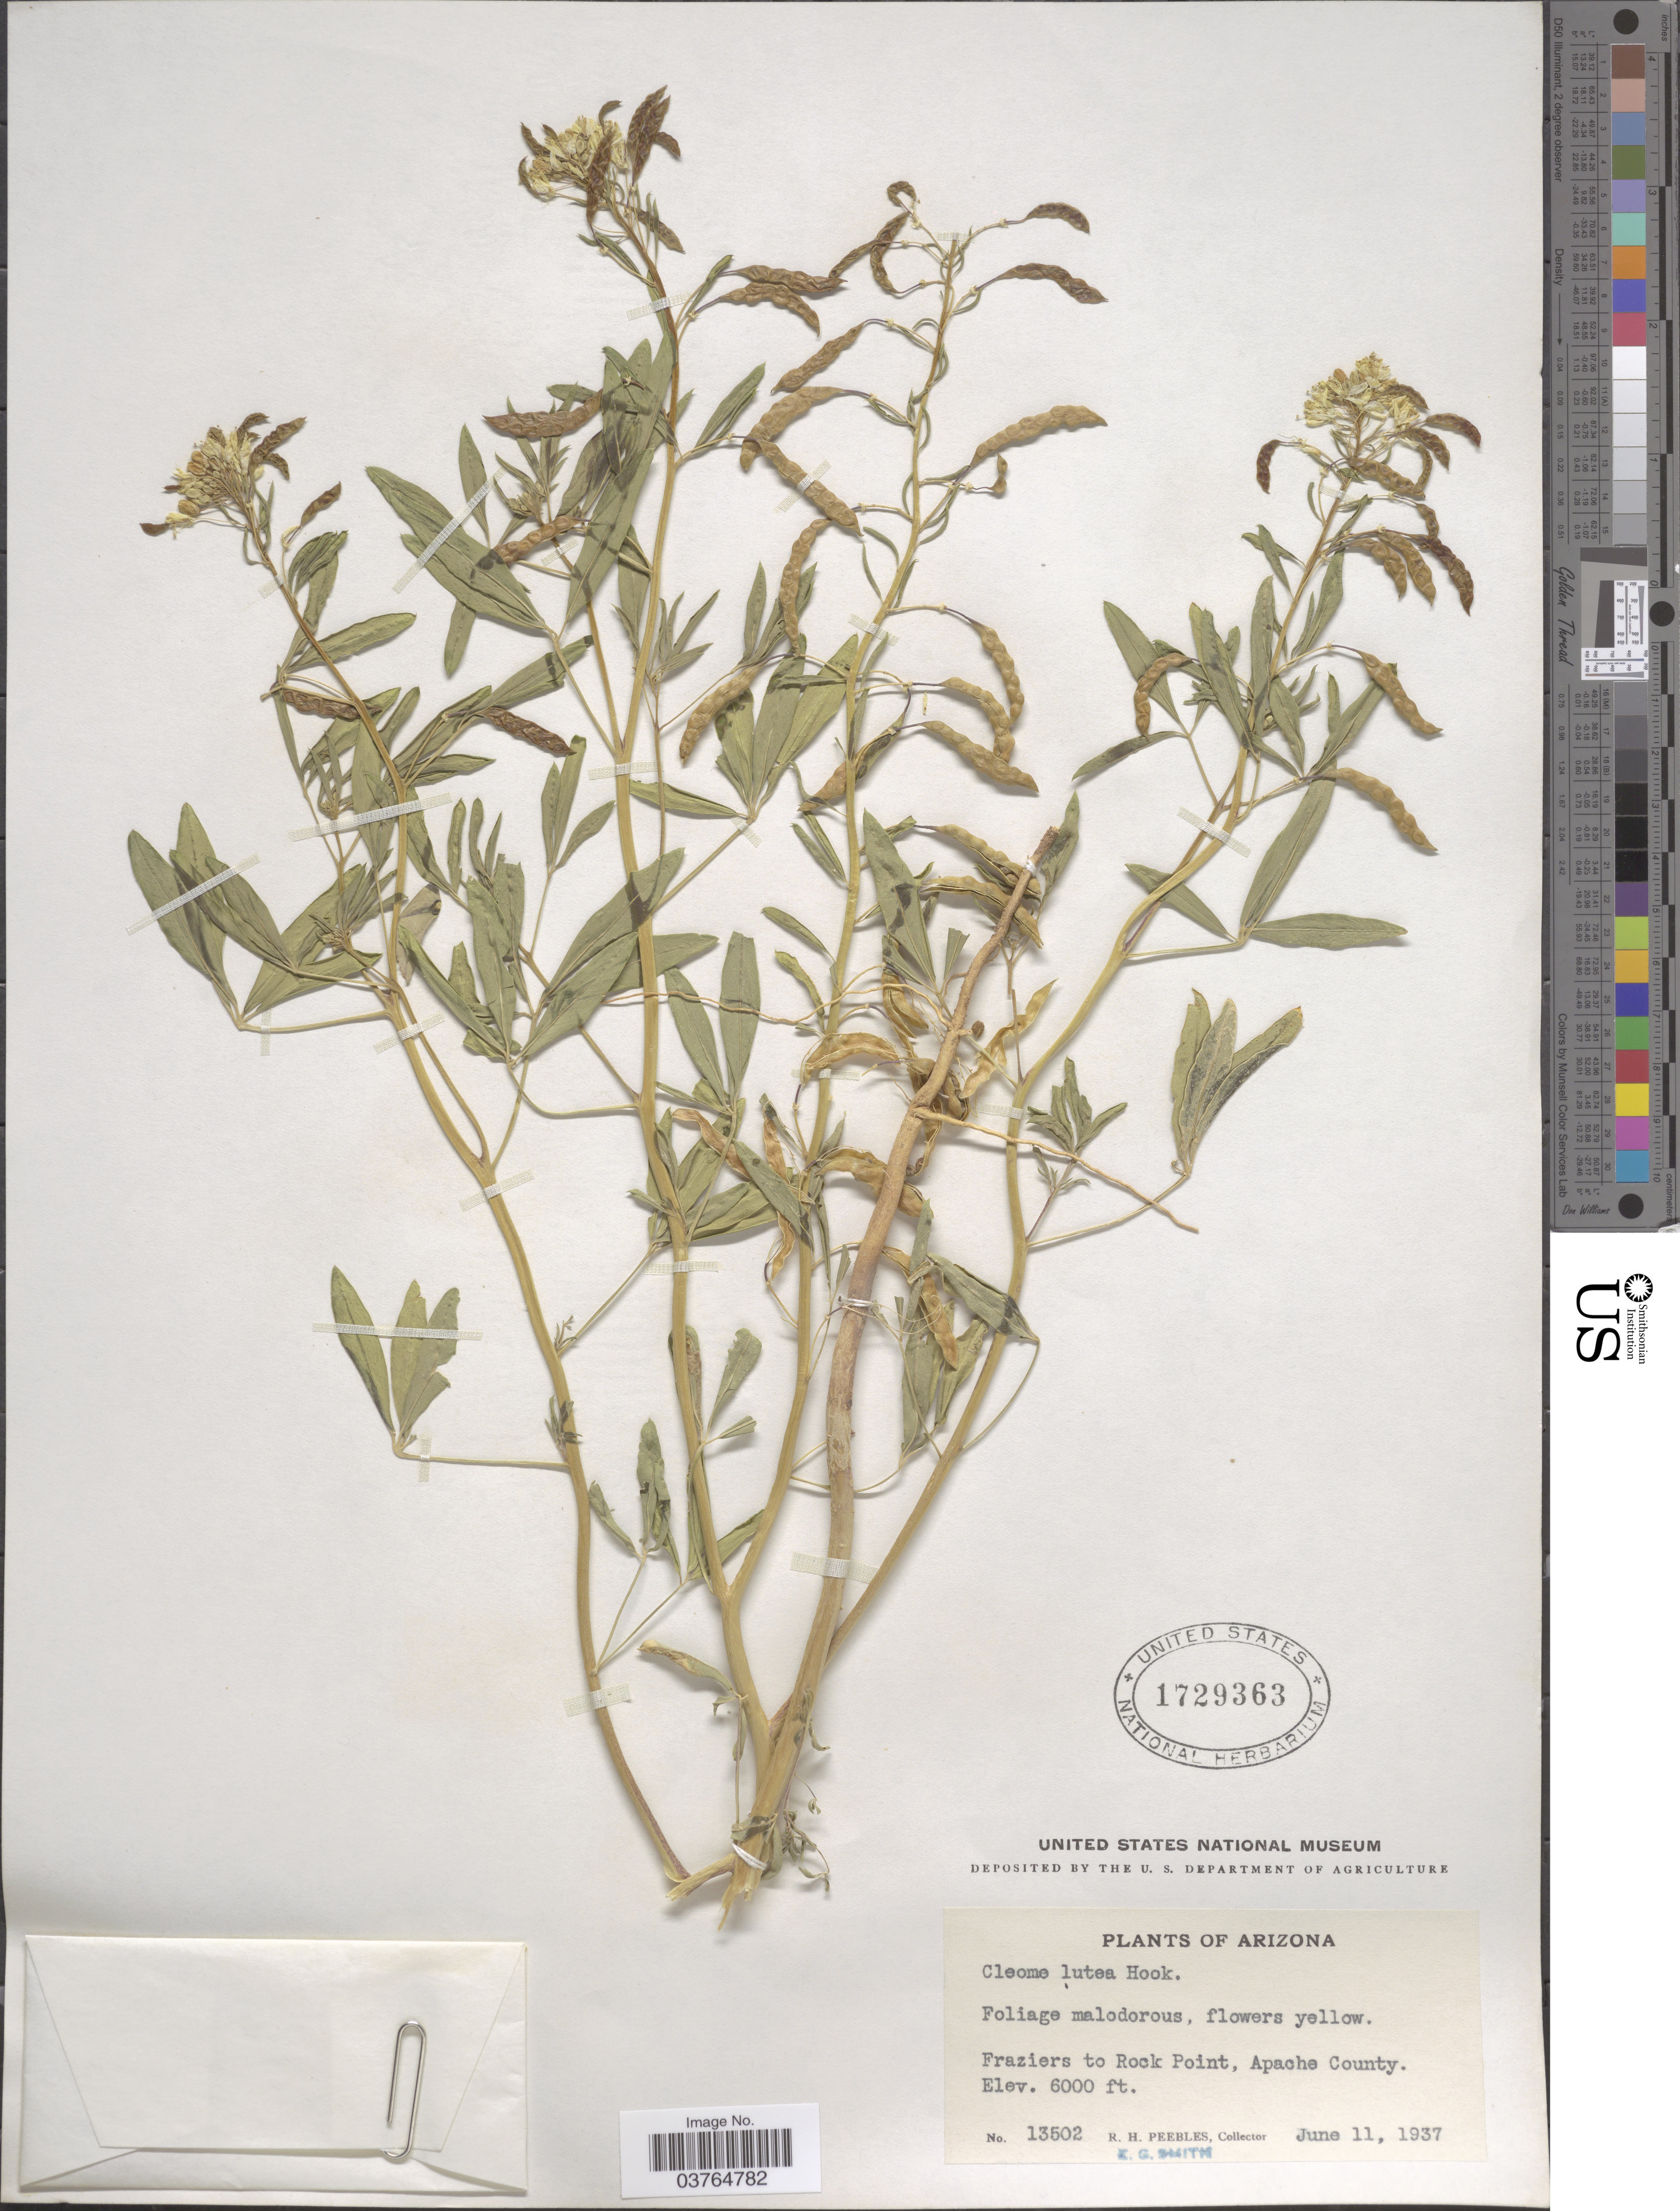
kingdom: Plantae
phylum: Tracheophyta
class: Magnoliopsida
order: Brassicales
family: Cleomaceae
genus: Cleomella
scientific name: Cleomella lutea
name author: (Hook.) Roalson & J.C. Hall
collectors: R. H. Peebles & E. G. Smith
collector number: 13502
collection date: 1937-06-11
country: United States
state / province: Arizona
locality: Fraziers to Rock Point, Apache County.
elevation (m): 1829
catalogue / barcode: US 1729363